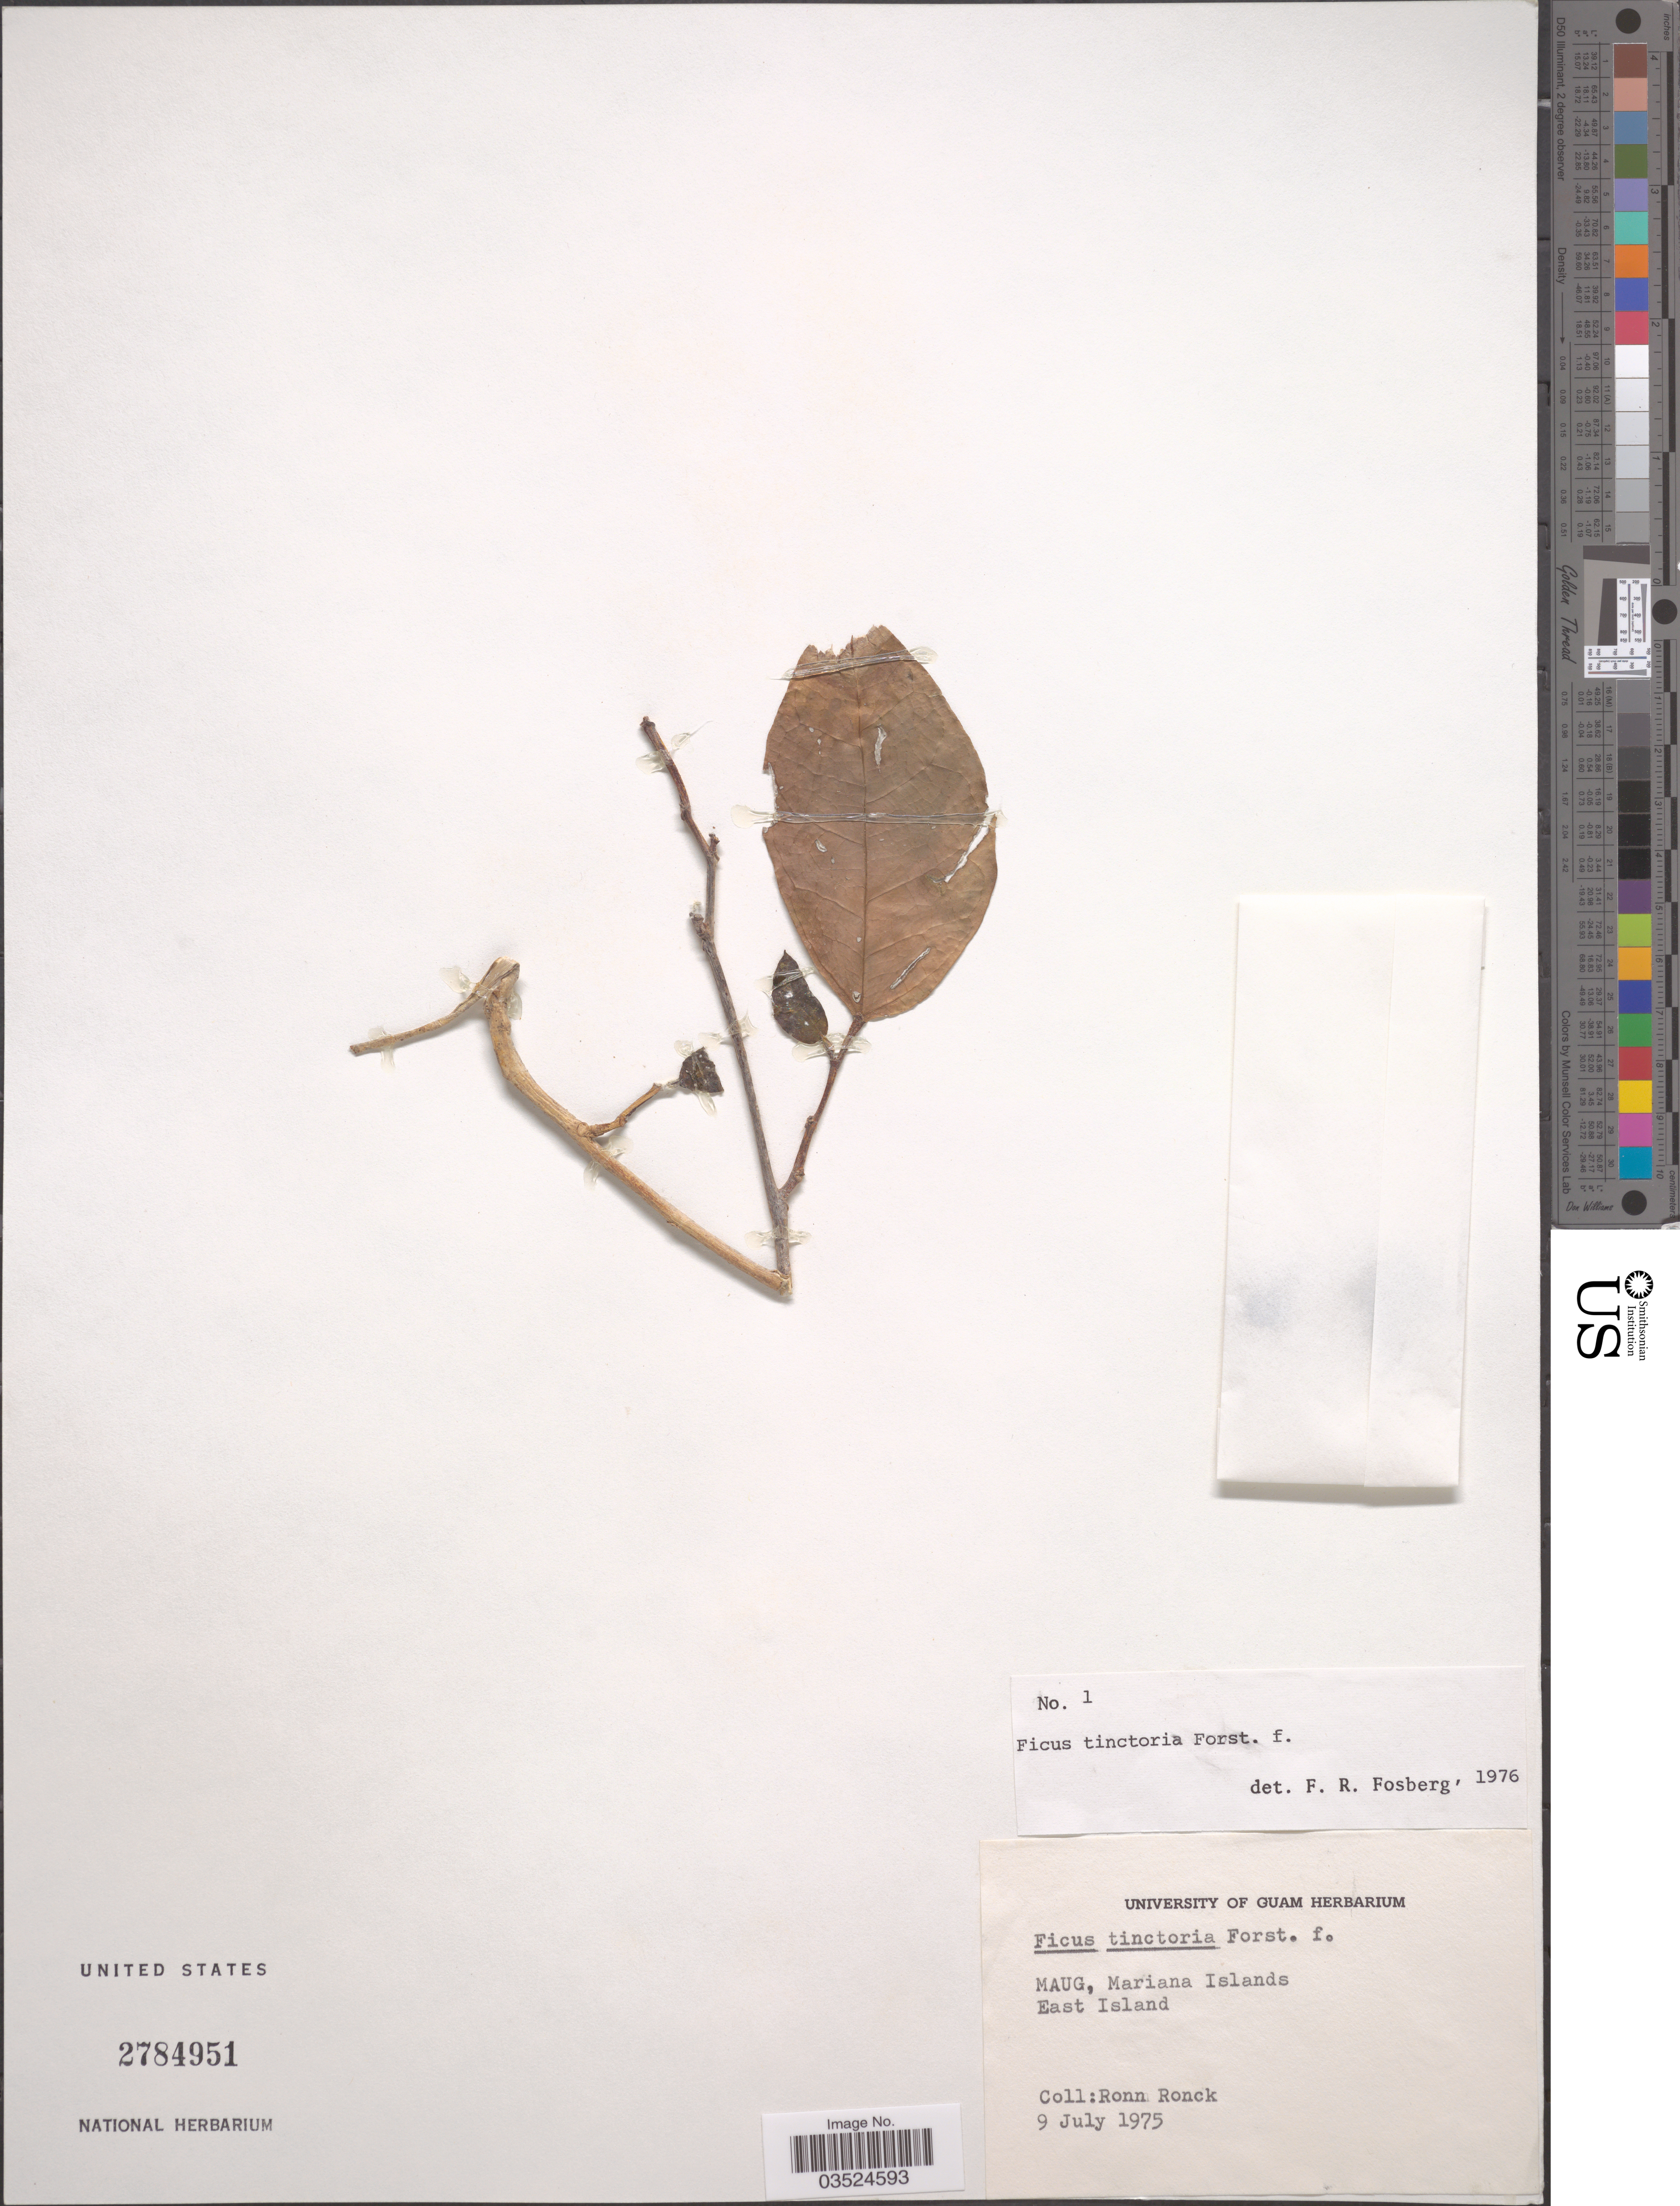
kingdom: Plantae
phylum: Tracheophyta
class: Magnoliopsida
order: Rosales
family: Moraceae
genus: Ficus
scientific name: Ficus tinctoria var. neoebudarum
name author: (Summerh.) Fosberg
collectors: R. Ronck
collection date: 1975-07-09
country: Northern Mariana Islands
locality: Maug, Mariana Islands. East Island.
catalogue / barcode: US 2784951